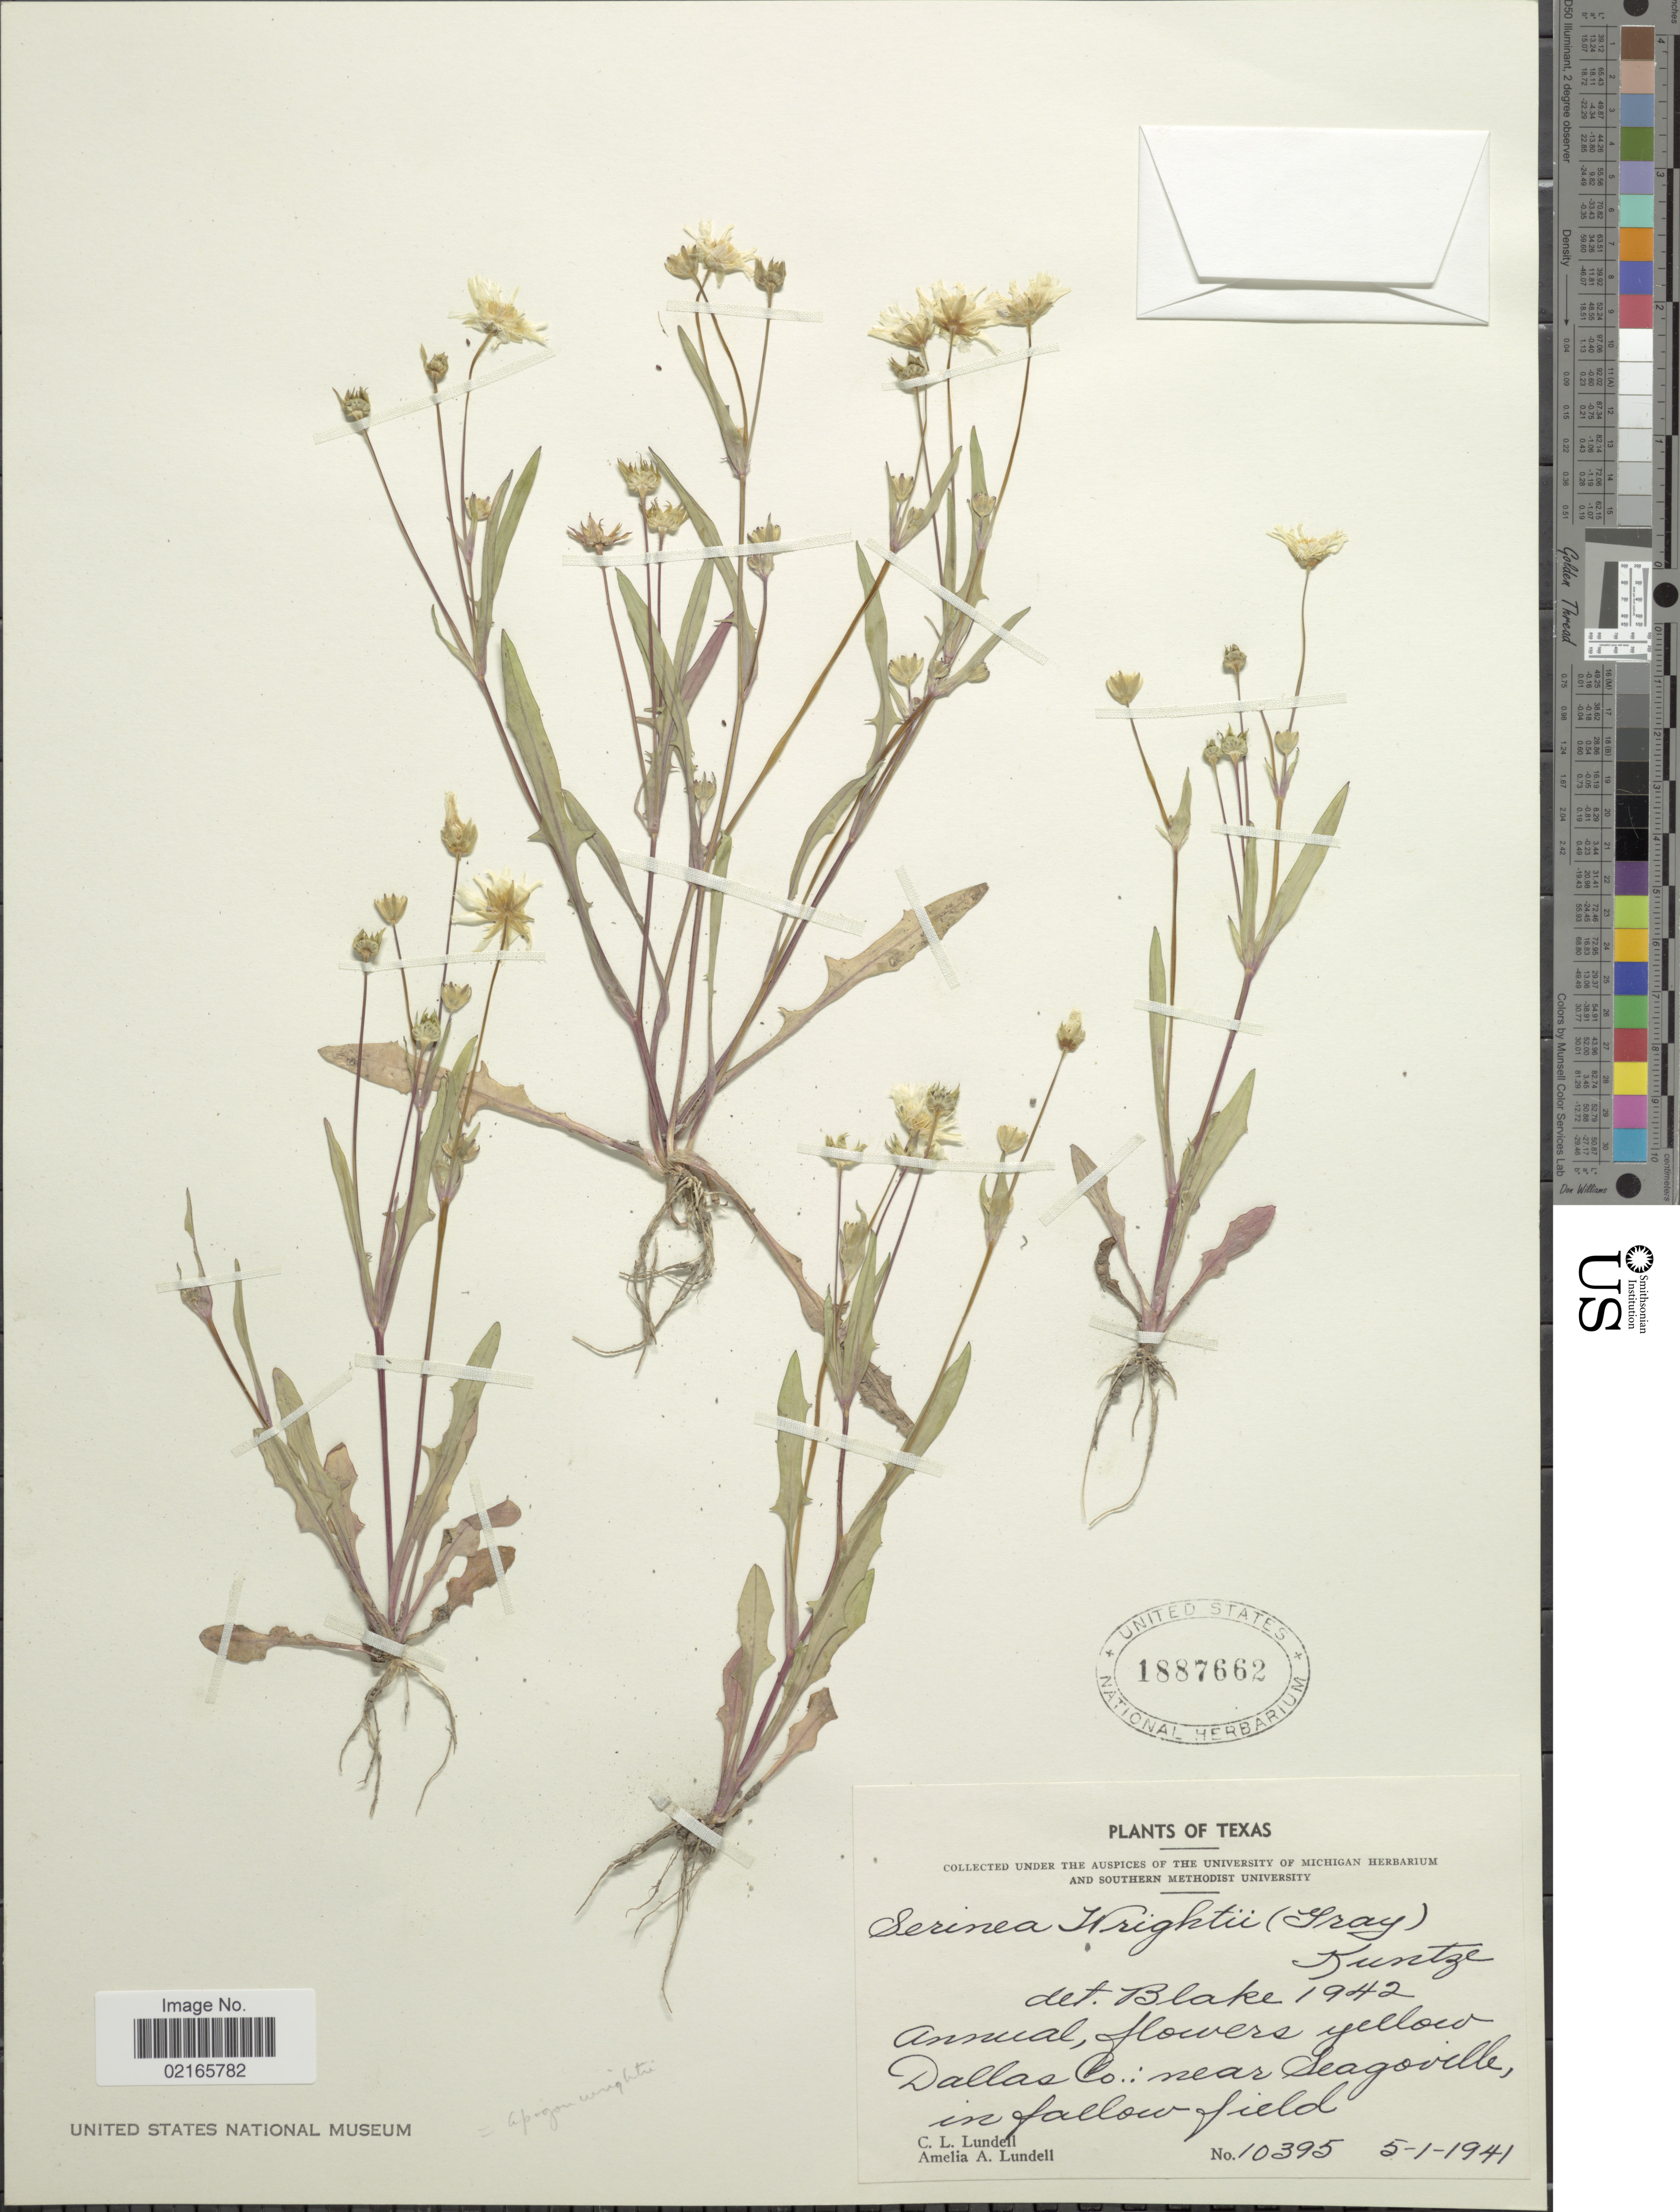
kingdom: Plantae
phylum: Tracheophyta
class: Magnoliopsida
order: Asterales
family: Asteraceae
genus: Krigia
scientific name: Krigia cespitosa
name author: (Raf.) K.L. Chambers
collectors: C. L. Lundell & A. A. Lundell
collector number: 10395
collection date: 1941-05-01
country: United States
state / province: Texas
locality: Dallas Co.: near Seagoville, in fallow field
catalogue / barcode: US 1887662